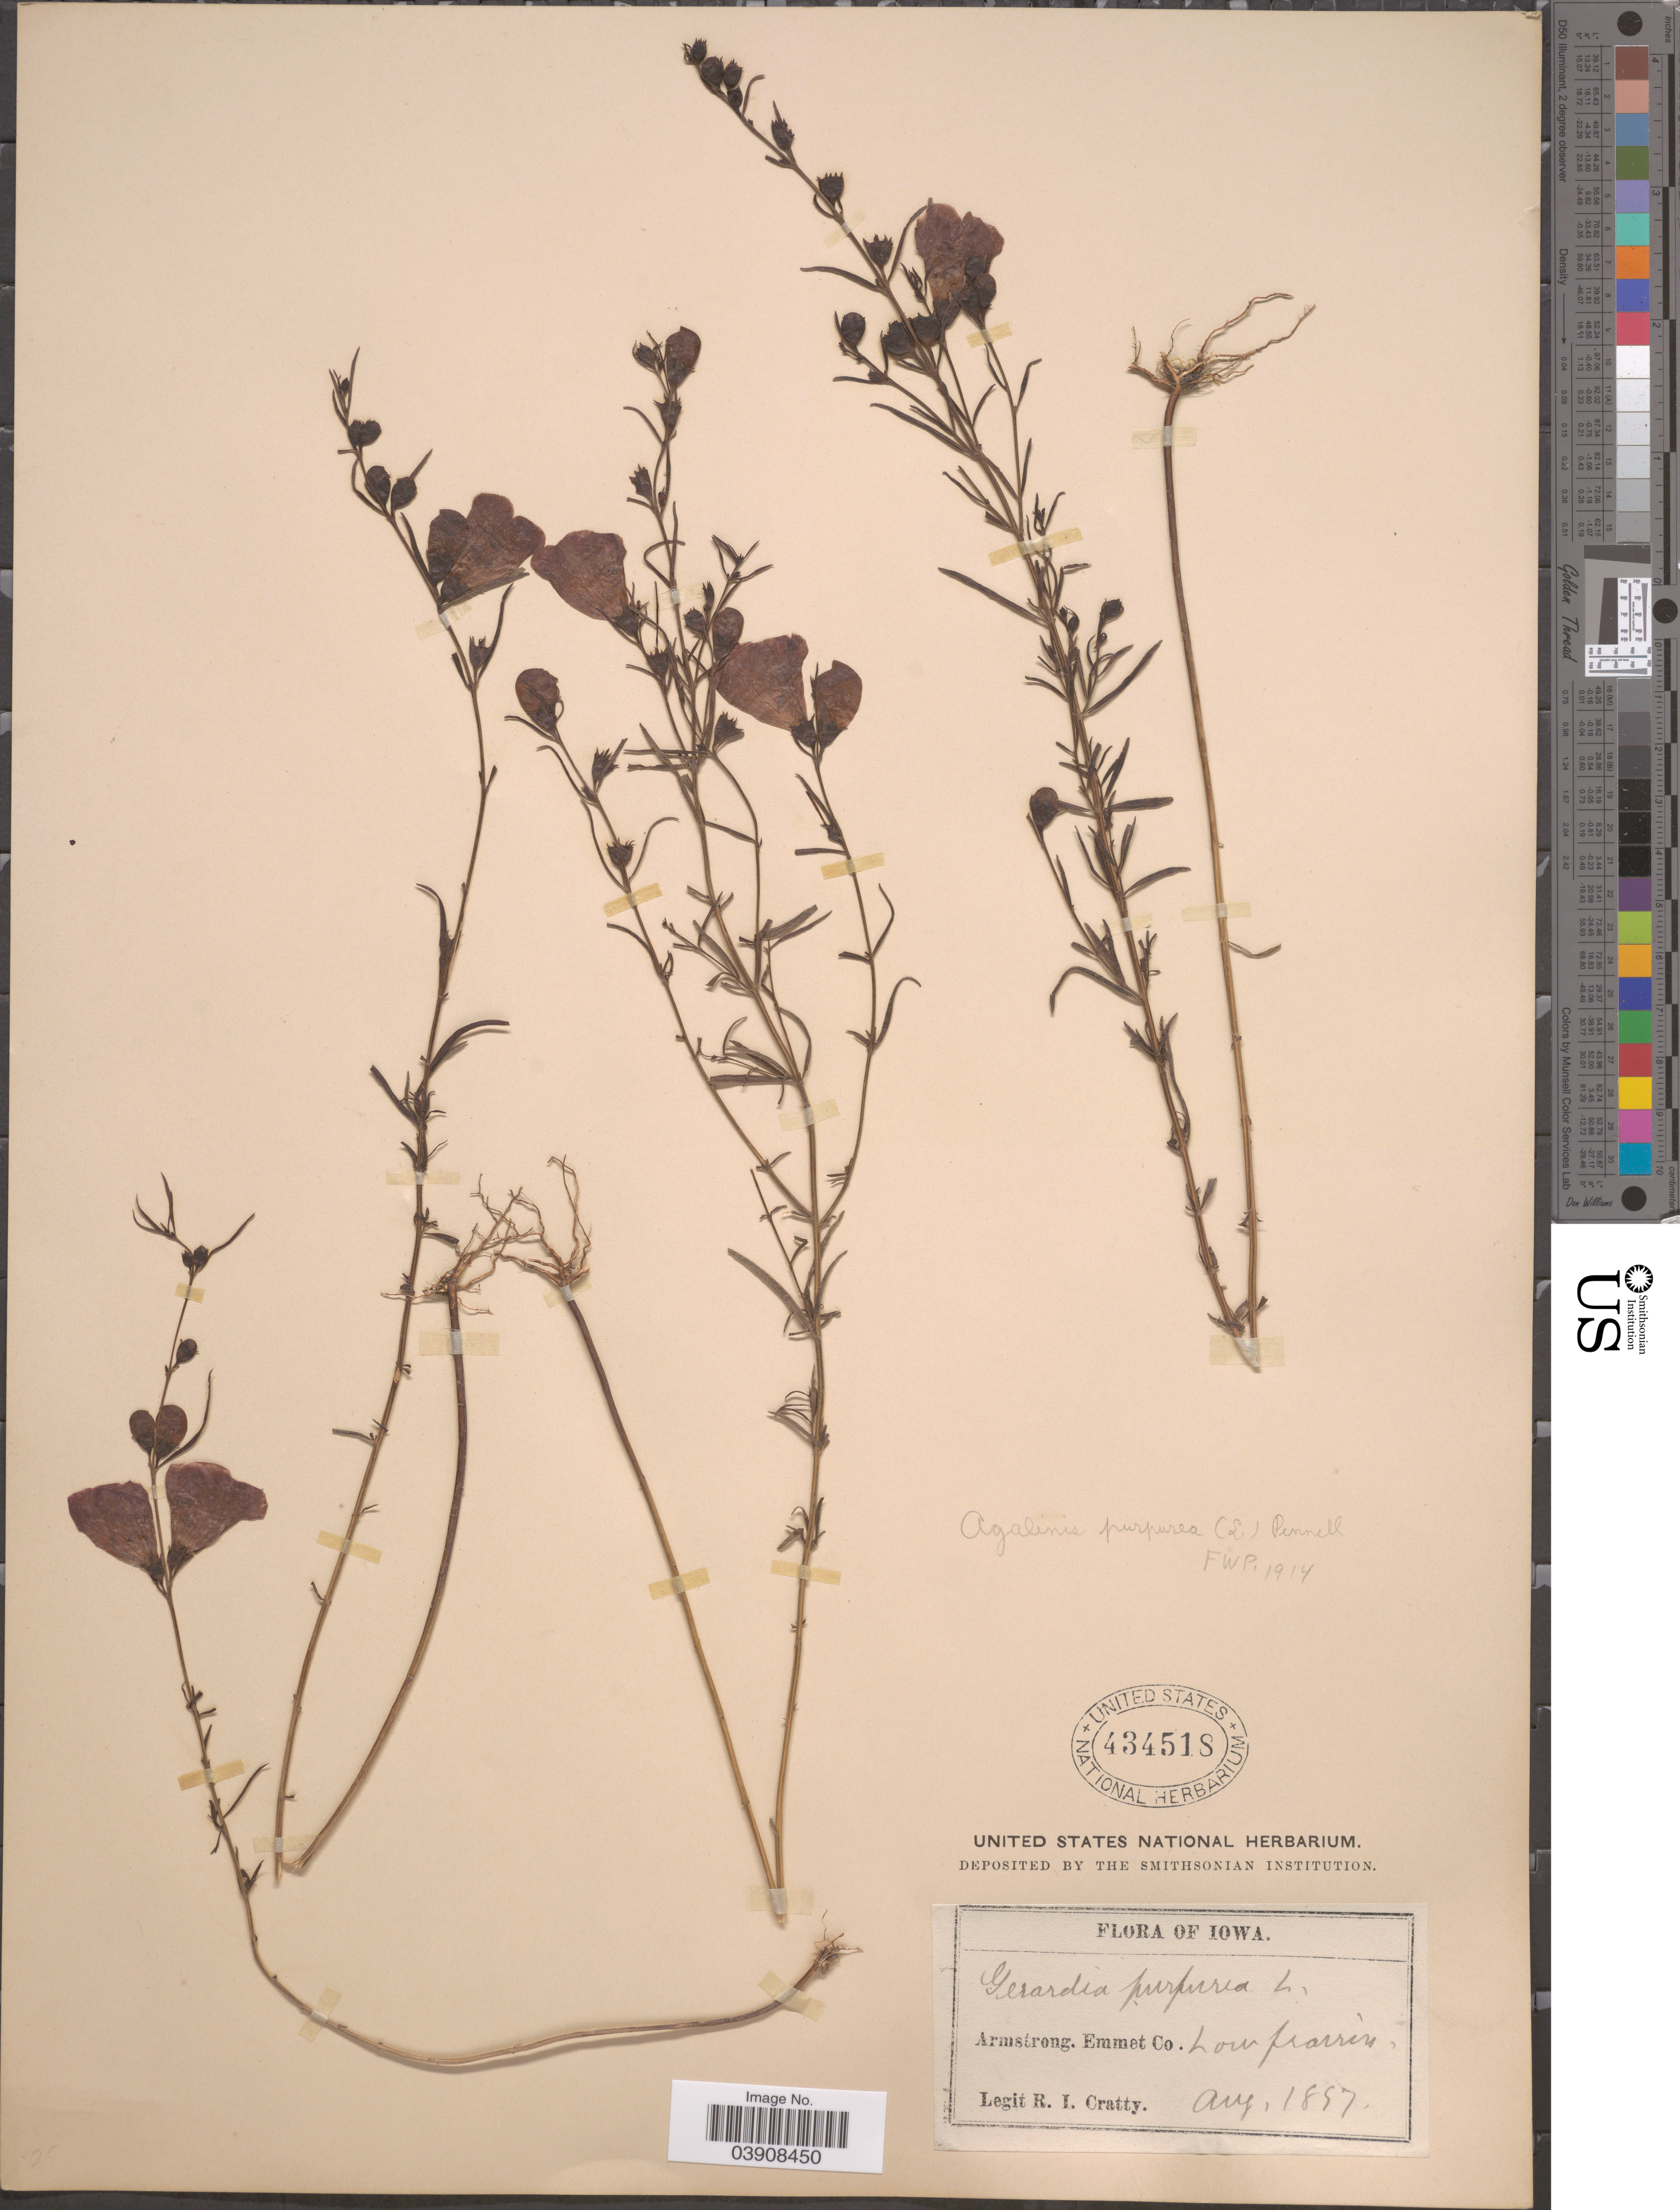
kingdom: Plantae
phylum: Tracheophyta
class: Magnoliopsida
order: Lamiales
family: Orobanchaceae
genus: Agalinis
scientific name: Agalinis purpurea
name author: (L.) Pennell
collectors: R. Cratty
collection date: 1897-08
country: United States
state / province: Iowa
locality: Armstrong. Emmet Co.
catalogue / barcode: US 434518